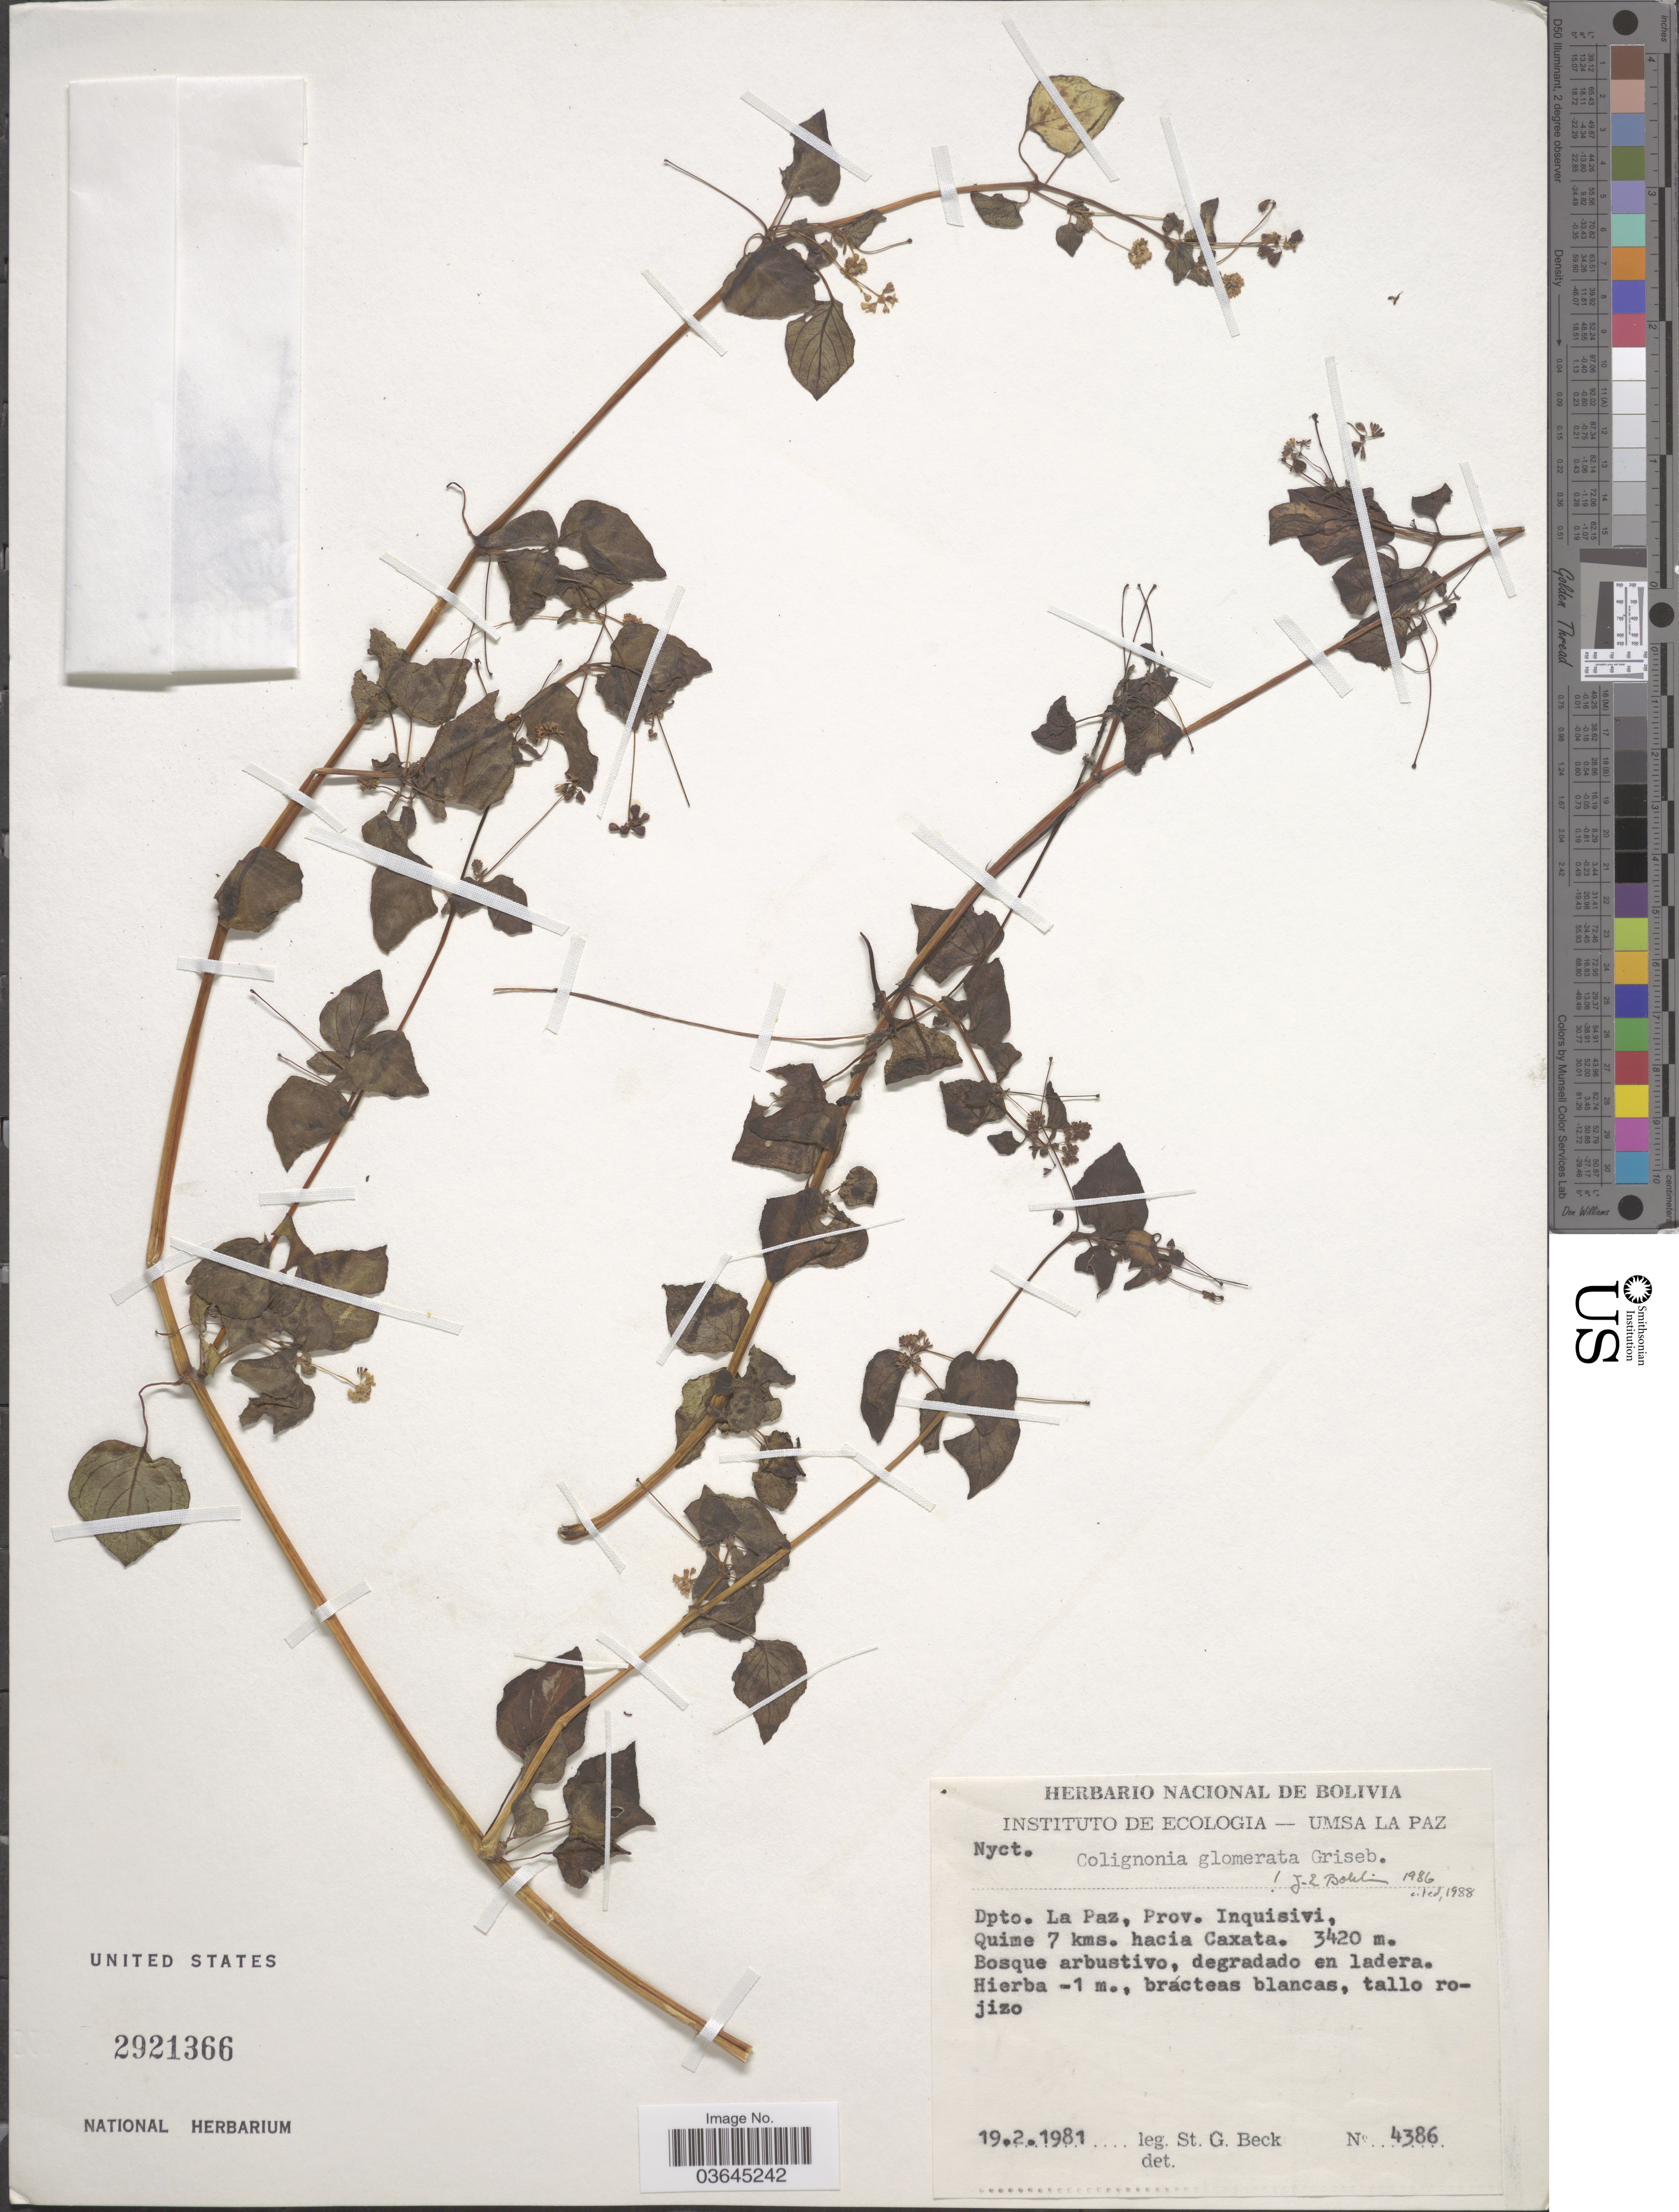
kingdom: Plantae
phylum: Tracheophyta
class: Magnoliopsida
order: Caryophyllales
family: Nyctaginaceae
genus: Colignonia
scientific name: Colignonia glomerata var. glomerata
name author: Griseb.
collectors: S. G. Beck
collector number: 4386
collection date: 1981-02-19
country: Bolivia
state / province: La Paz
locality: Dpto. La Paz, Prov. Inquisivi, Quime 7 kms. hacia Caxata.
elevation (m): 3420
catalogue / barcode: US 2921366